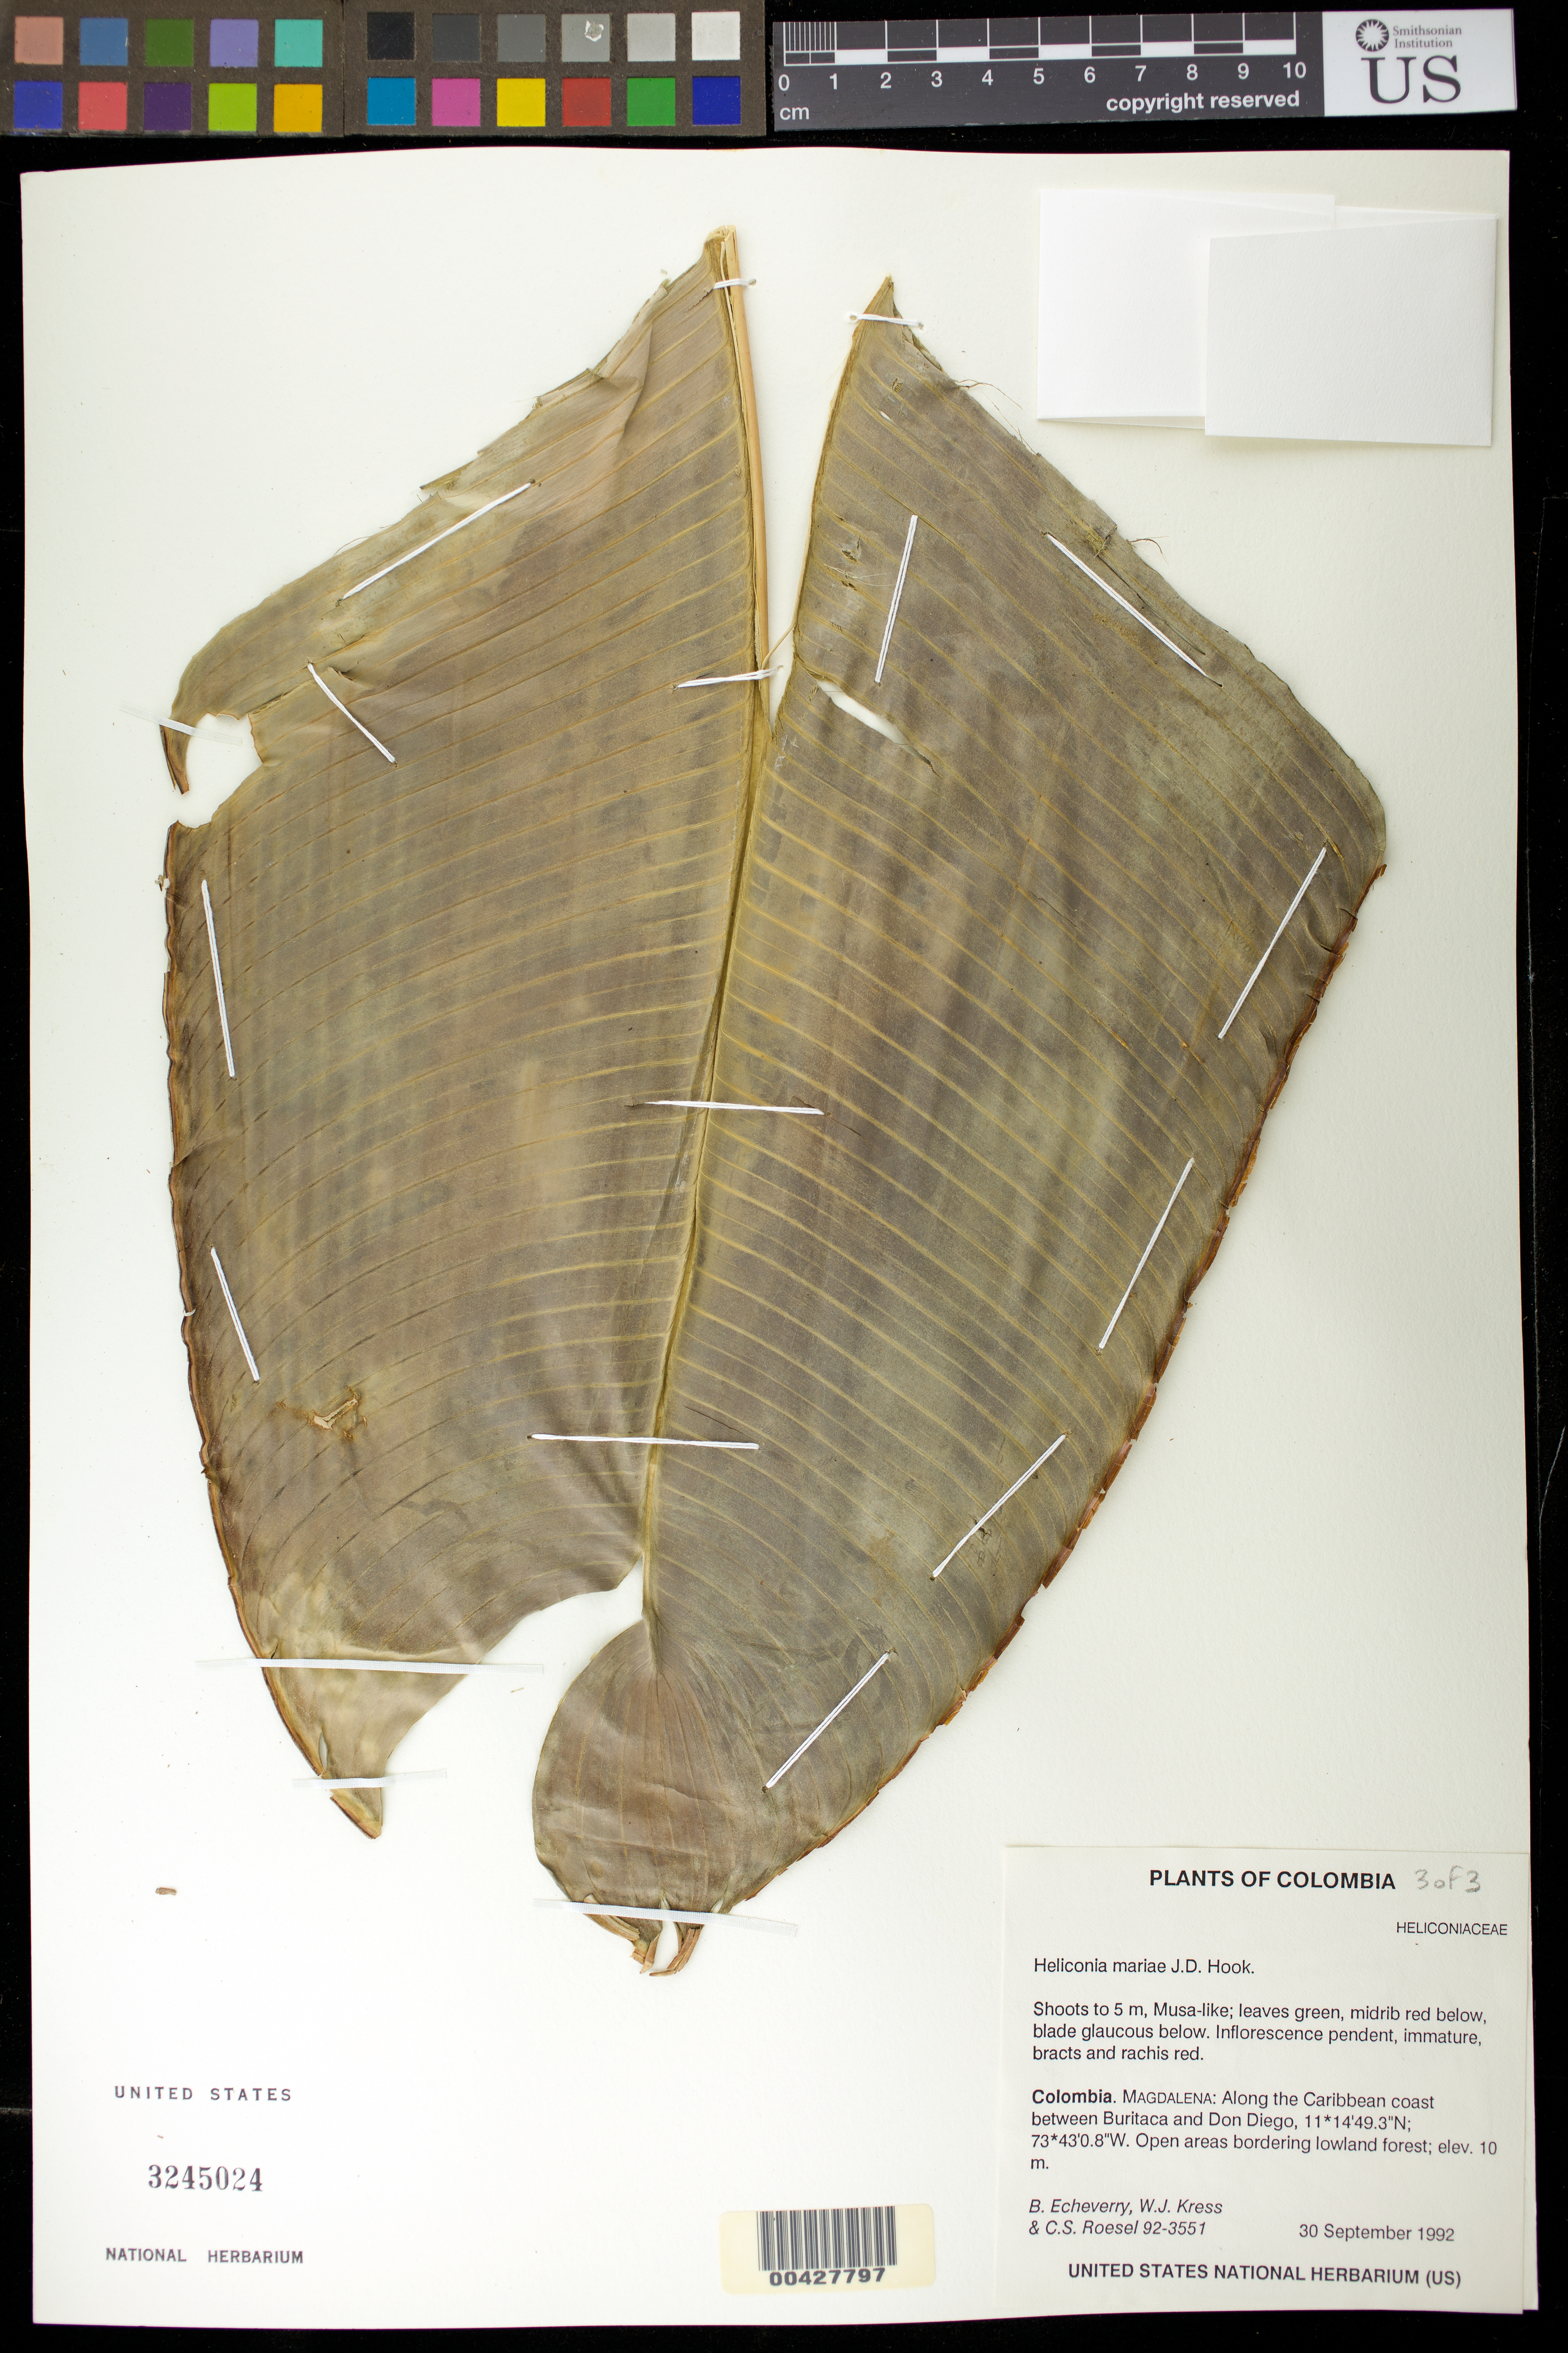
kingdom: Plantae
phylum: Tracheophyta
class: Liliopsida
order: Zingiberales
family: Heliconiaceae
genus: Heliconia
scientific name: Heliconia mariae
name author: Hook. f.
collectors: B. Echeverry, W. J. Kress & C. S. Roesel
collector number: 92-3551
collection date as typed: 30 Sep 1992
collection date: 1992-09-30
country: Colombia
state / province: Magdalena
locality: Along caribbean coast between buritaca and don diego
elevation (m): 10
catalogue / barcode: US 3245024